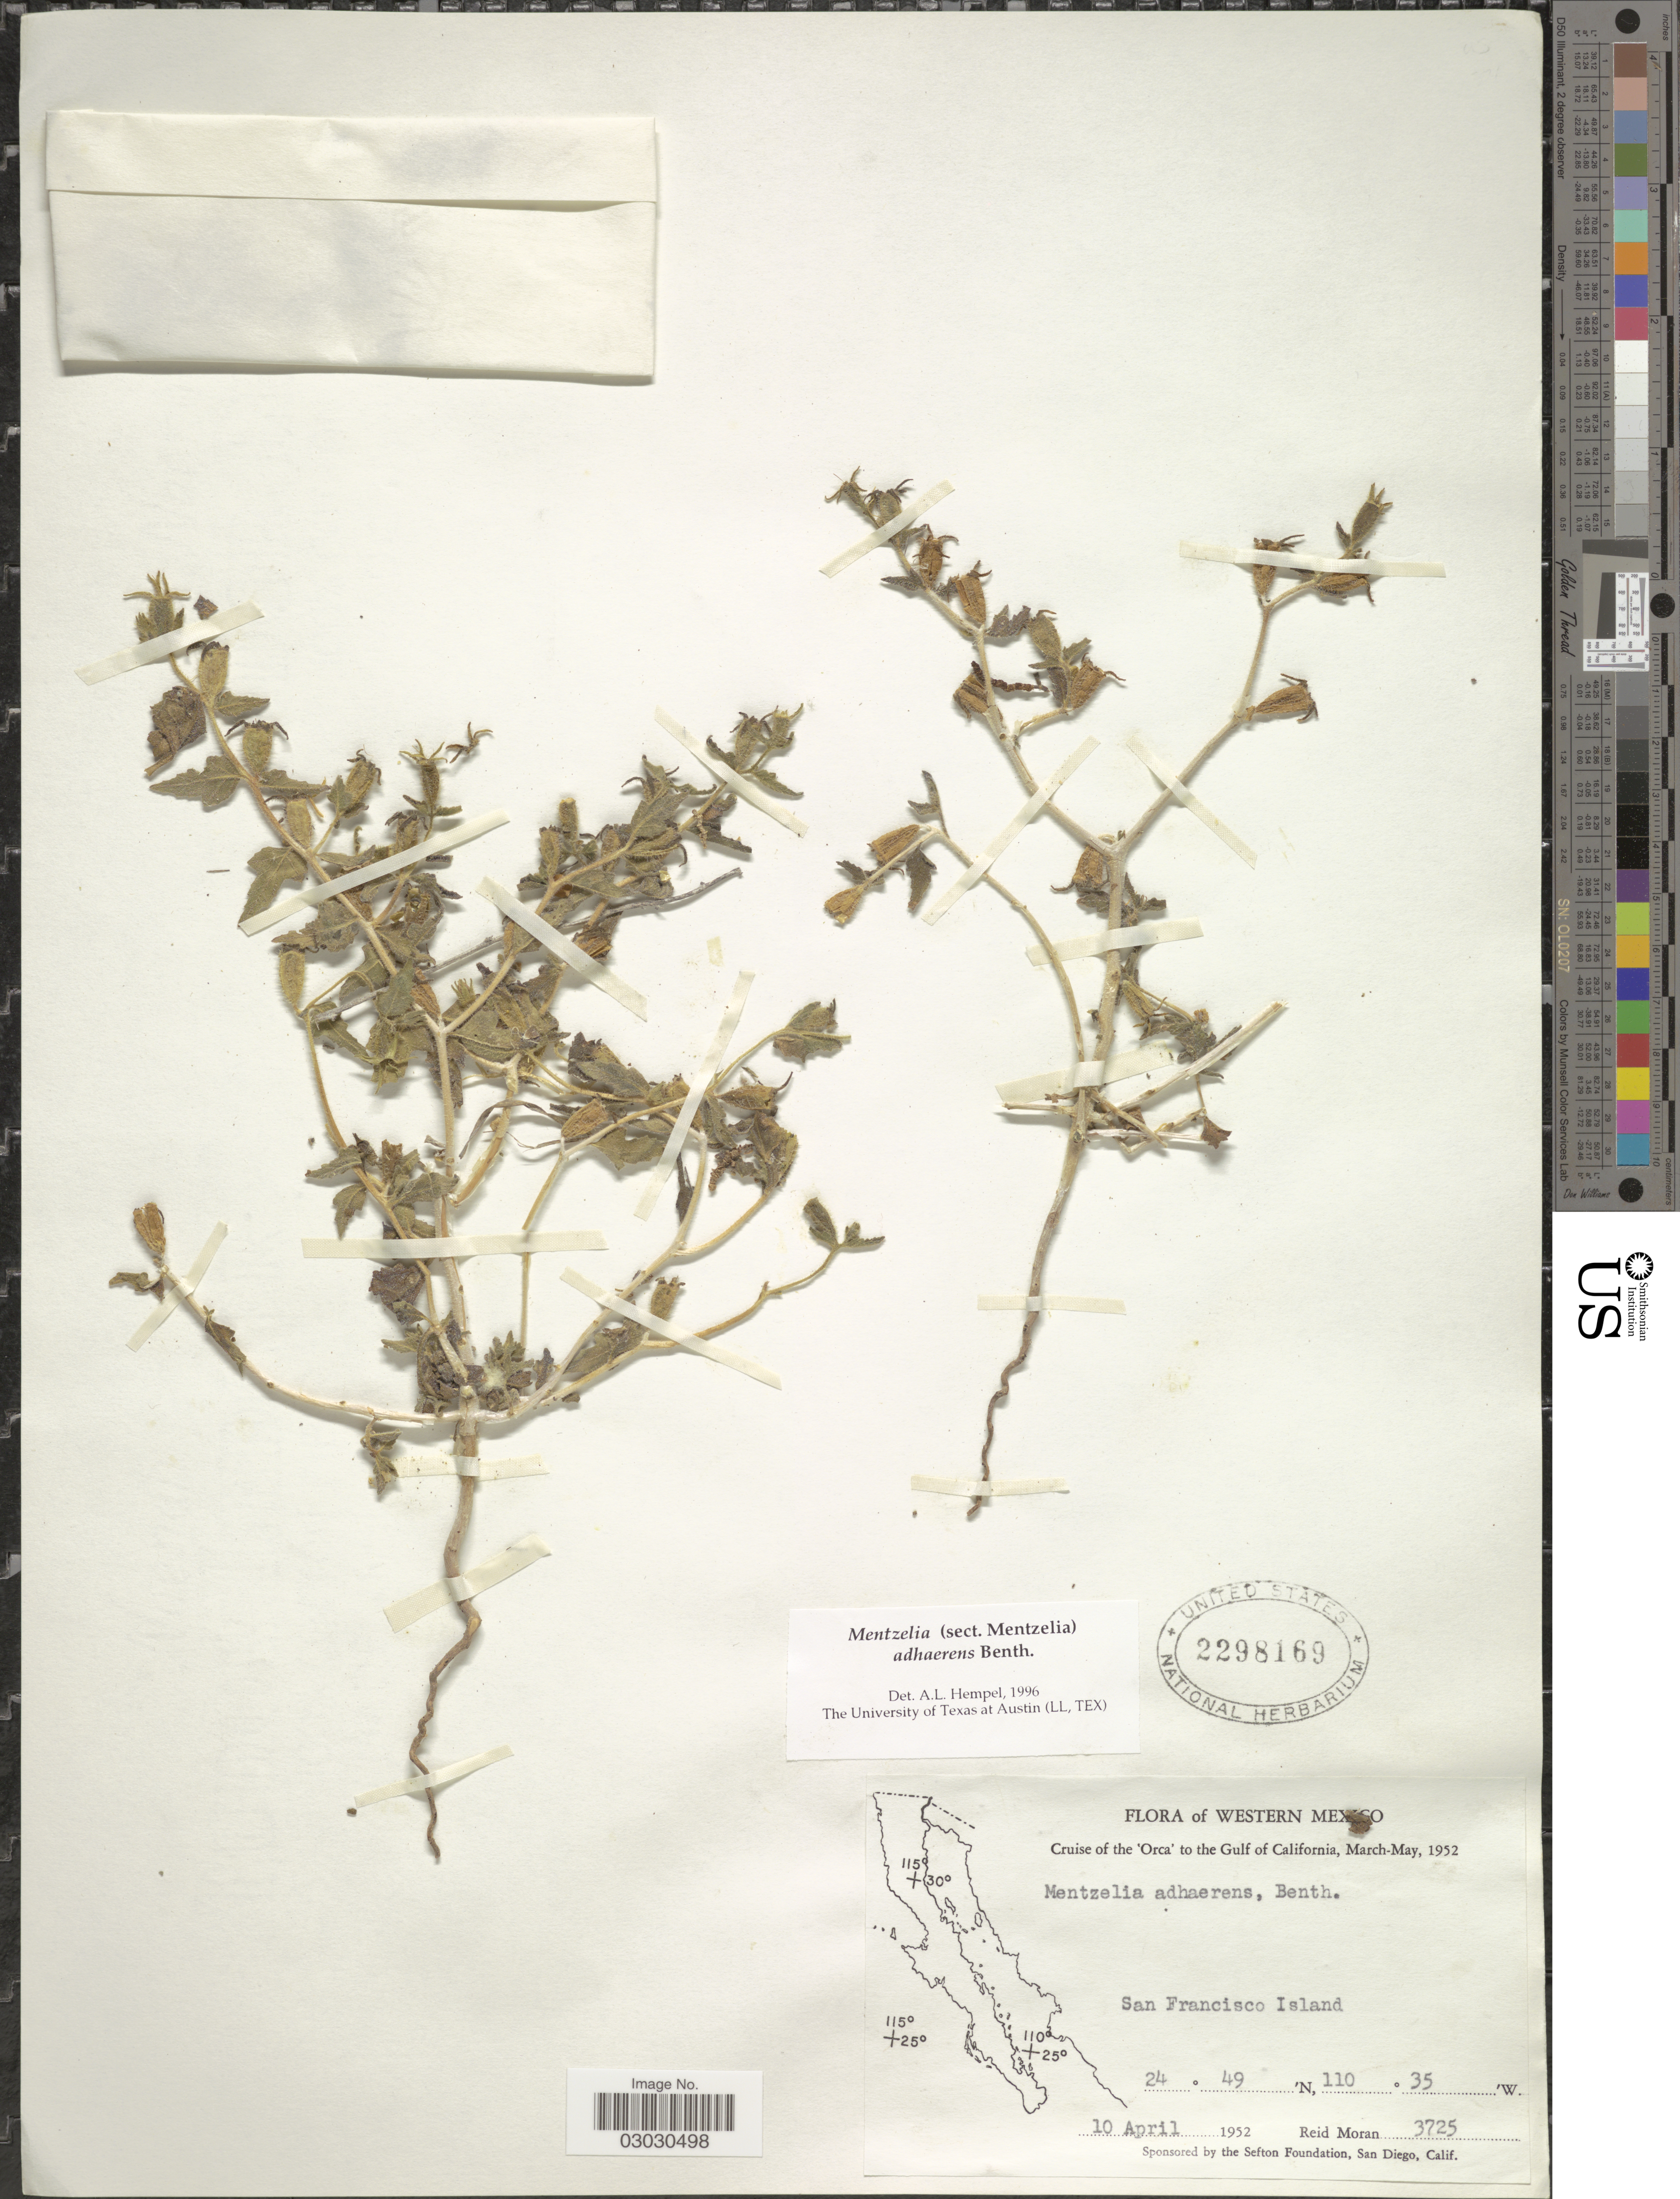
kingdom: Plantae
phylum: Tracheophyta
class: Magnoliopsida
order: Cornales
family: Loasaceae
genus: Mentzelia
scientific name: Mentzelia adhaerens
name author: Benth.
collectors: R. Moran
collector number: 3725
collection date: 1952-04-10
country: Mexico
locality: Western Mexico. Cruise of the 'Orca' to the Gulf of California. San Francisco Island.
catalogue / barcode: US 2298169